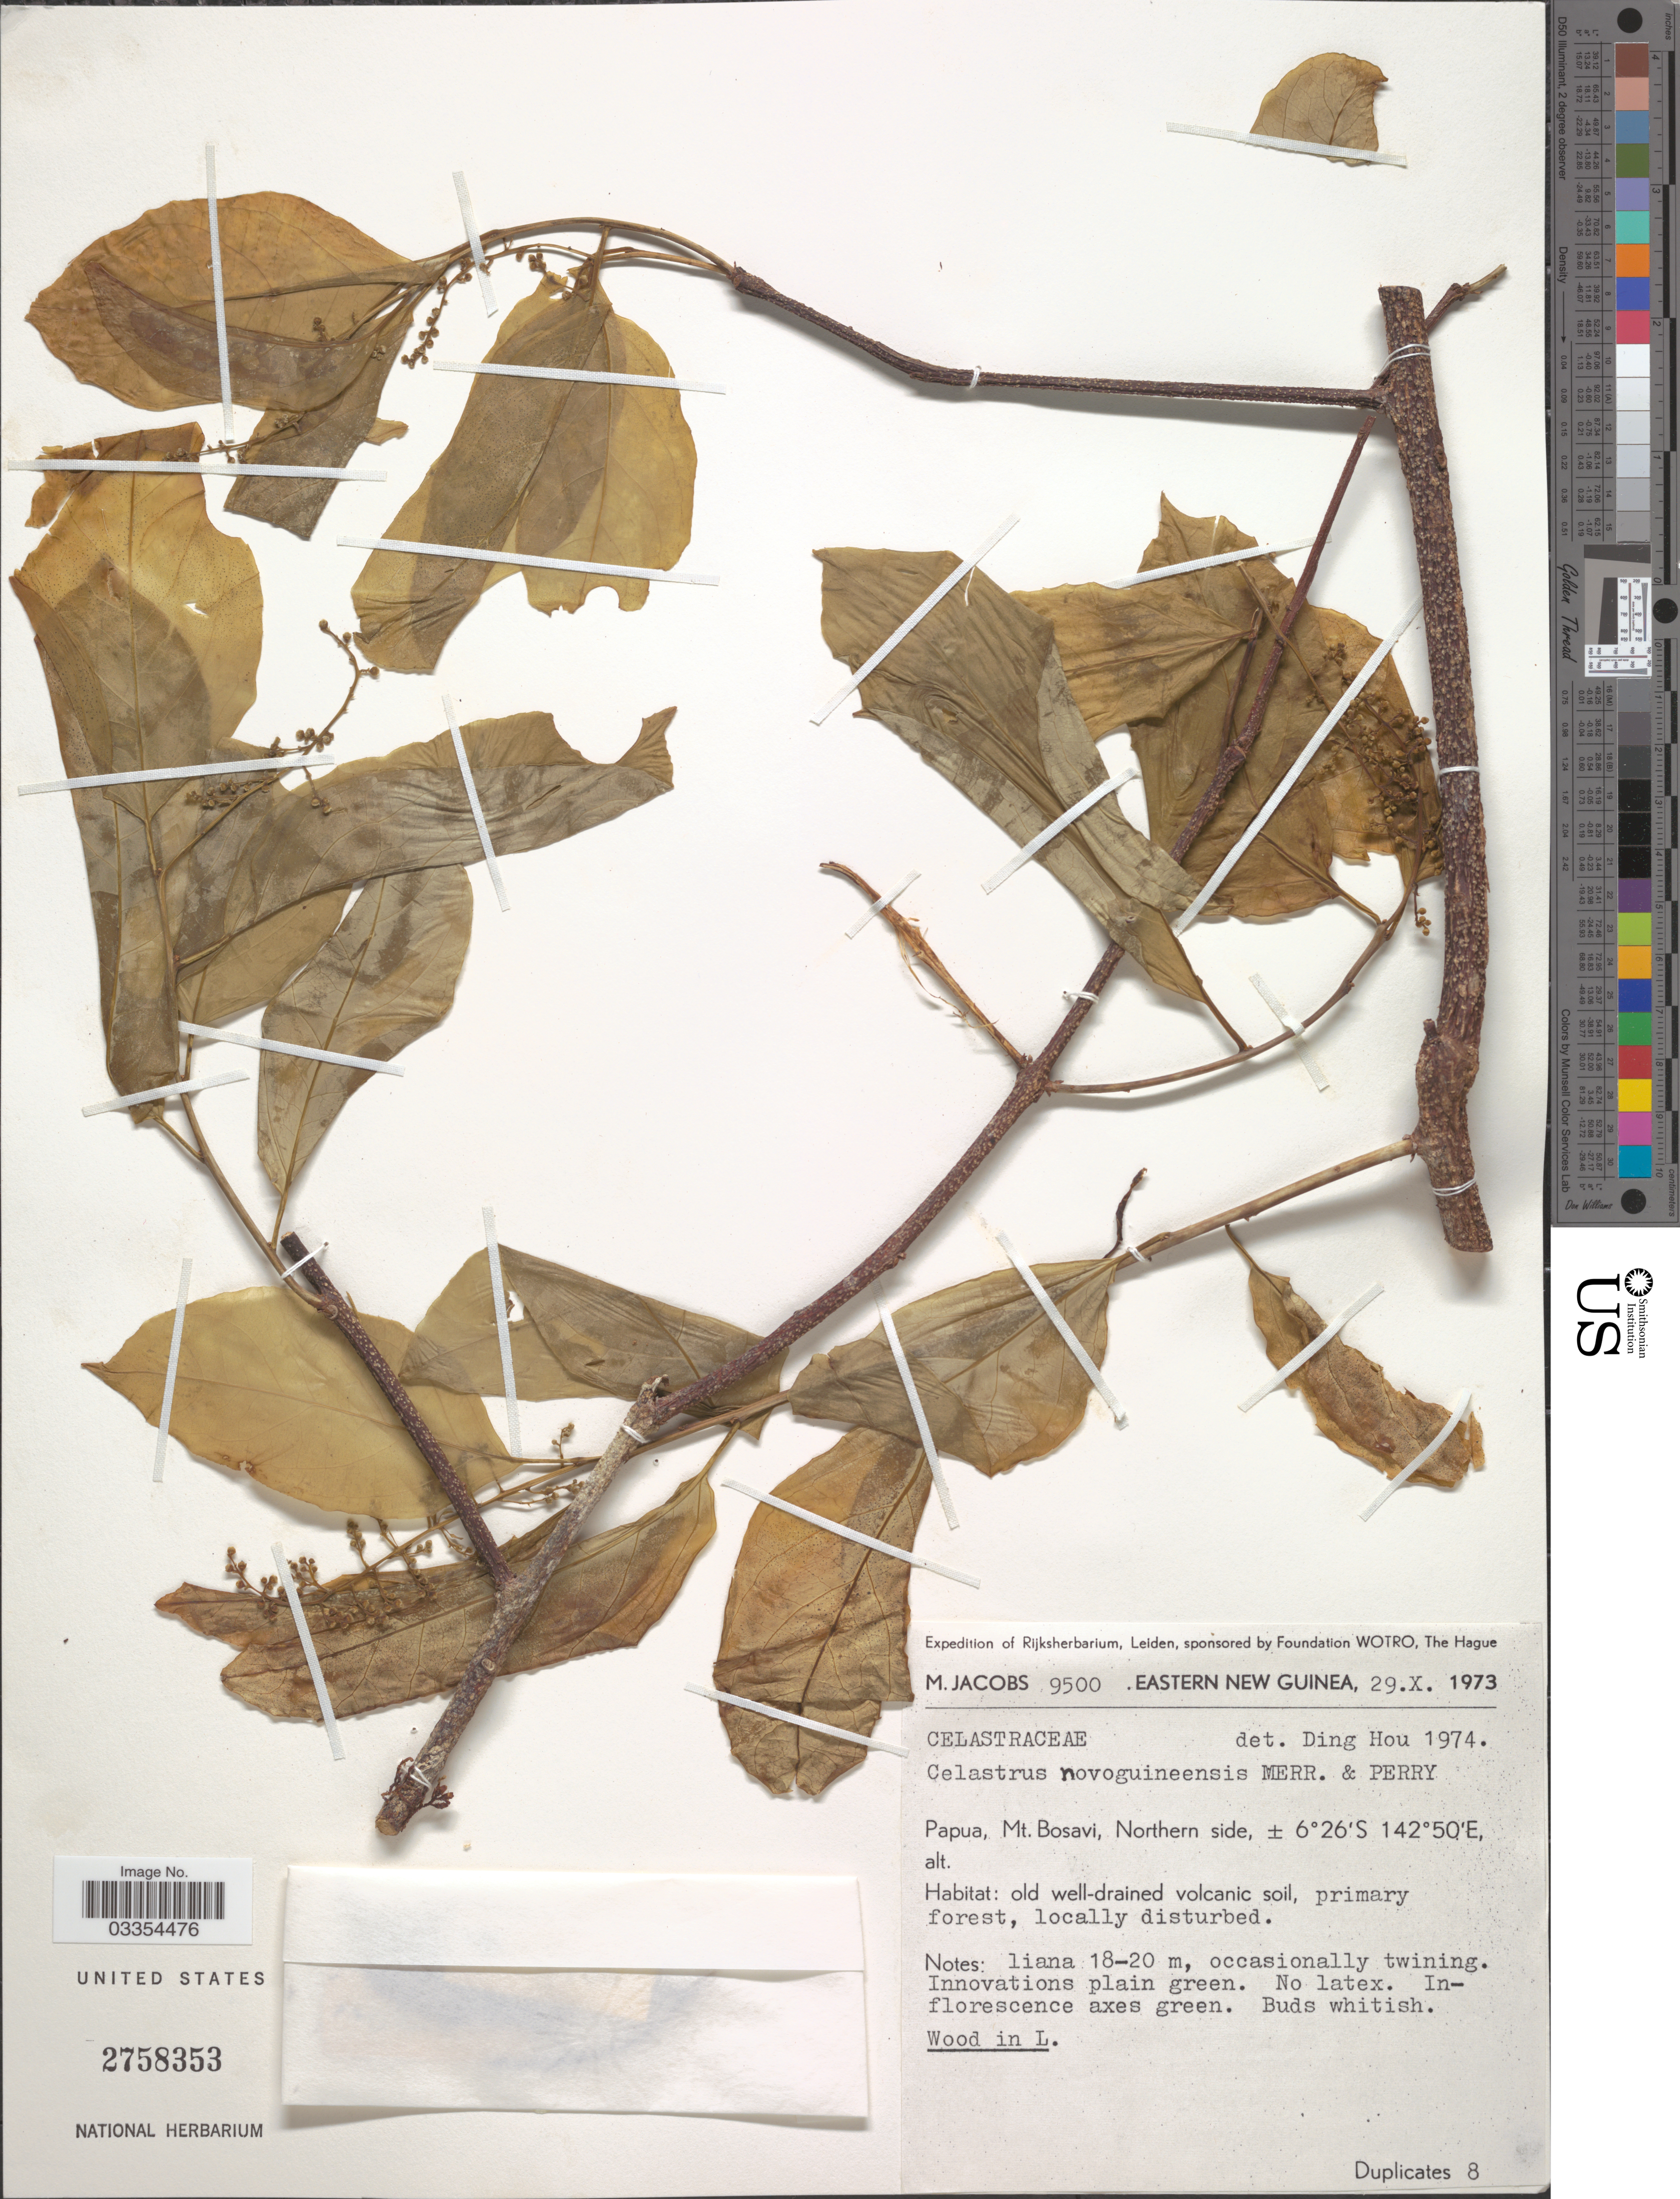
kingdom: Plantae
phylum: Tracheophyta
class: Magnoliopsida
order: Celastrales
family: Celastraceae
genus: Celastrus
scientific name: Celastrus novoguineensis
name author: Merr. & L.M. Perry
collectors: M. Jacobs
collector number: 9500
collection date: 1973-10-29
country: Papua New Guinea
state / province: Northern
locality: Eastern New Guinea, Papua, Mt. Bosavi, Northern side.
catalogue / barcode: US 2758353